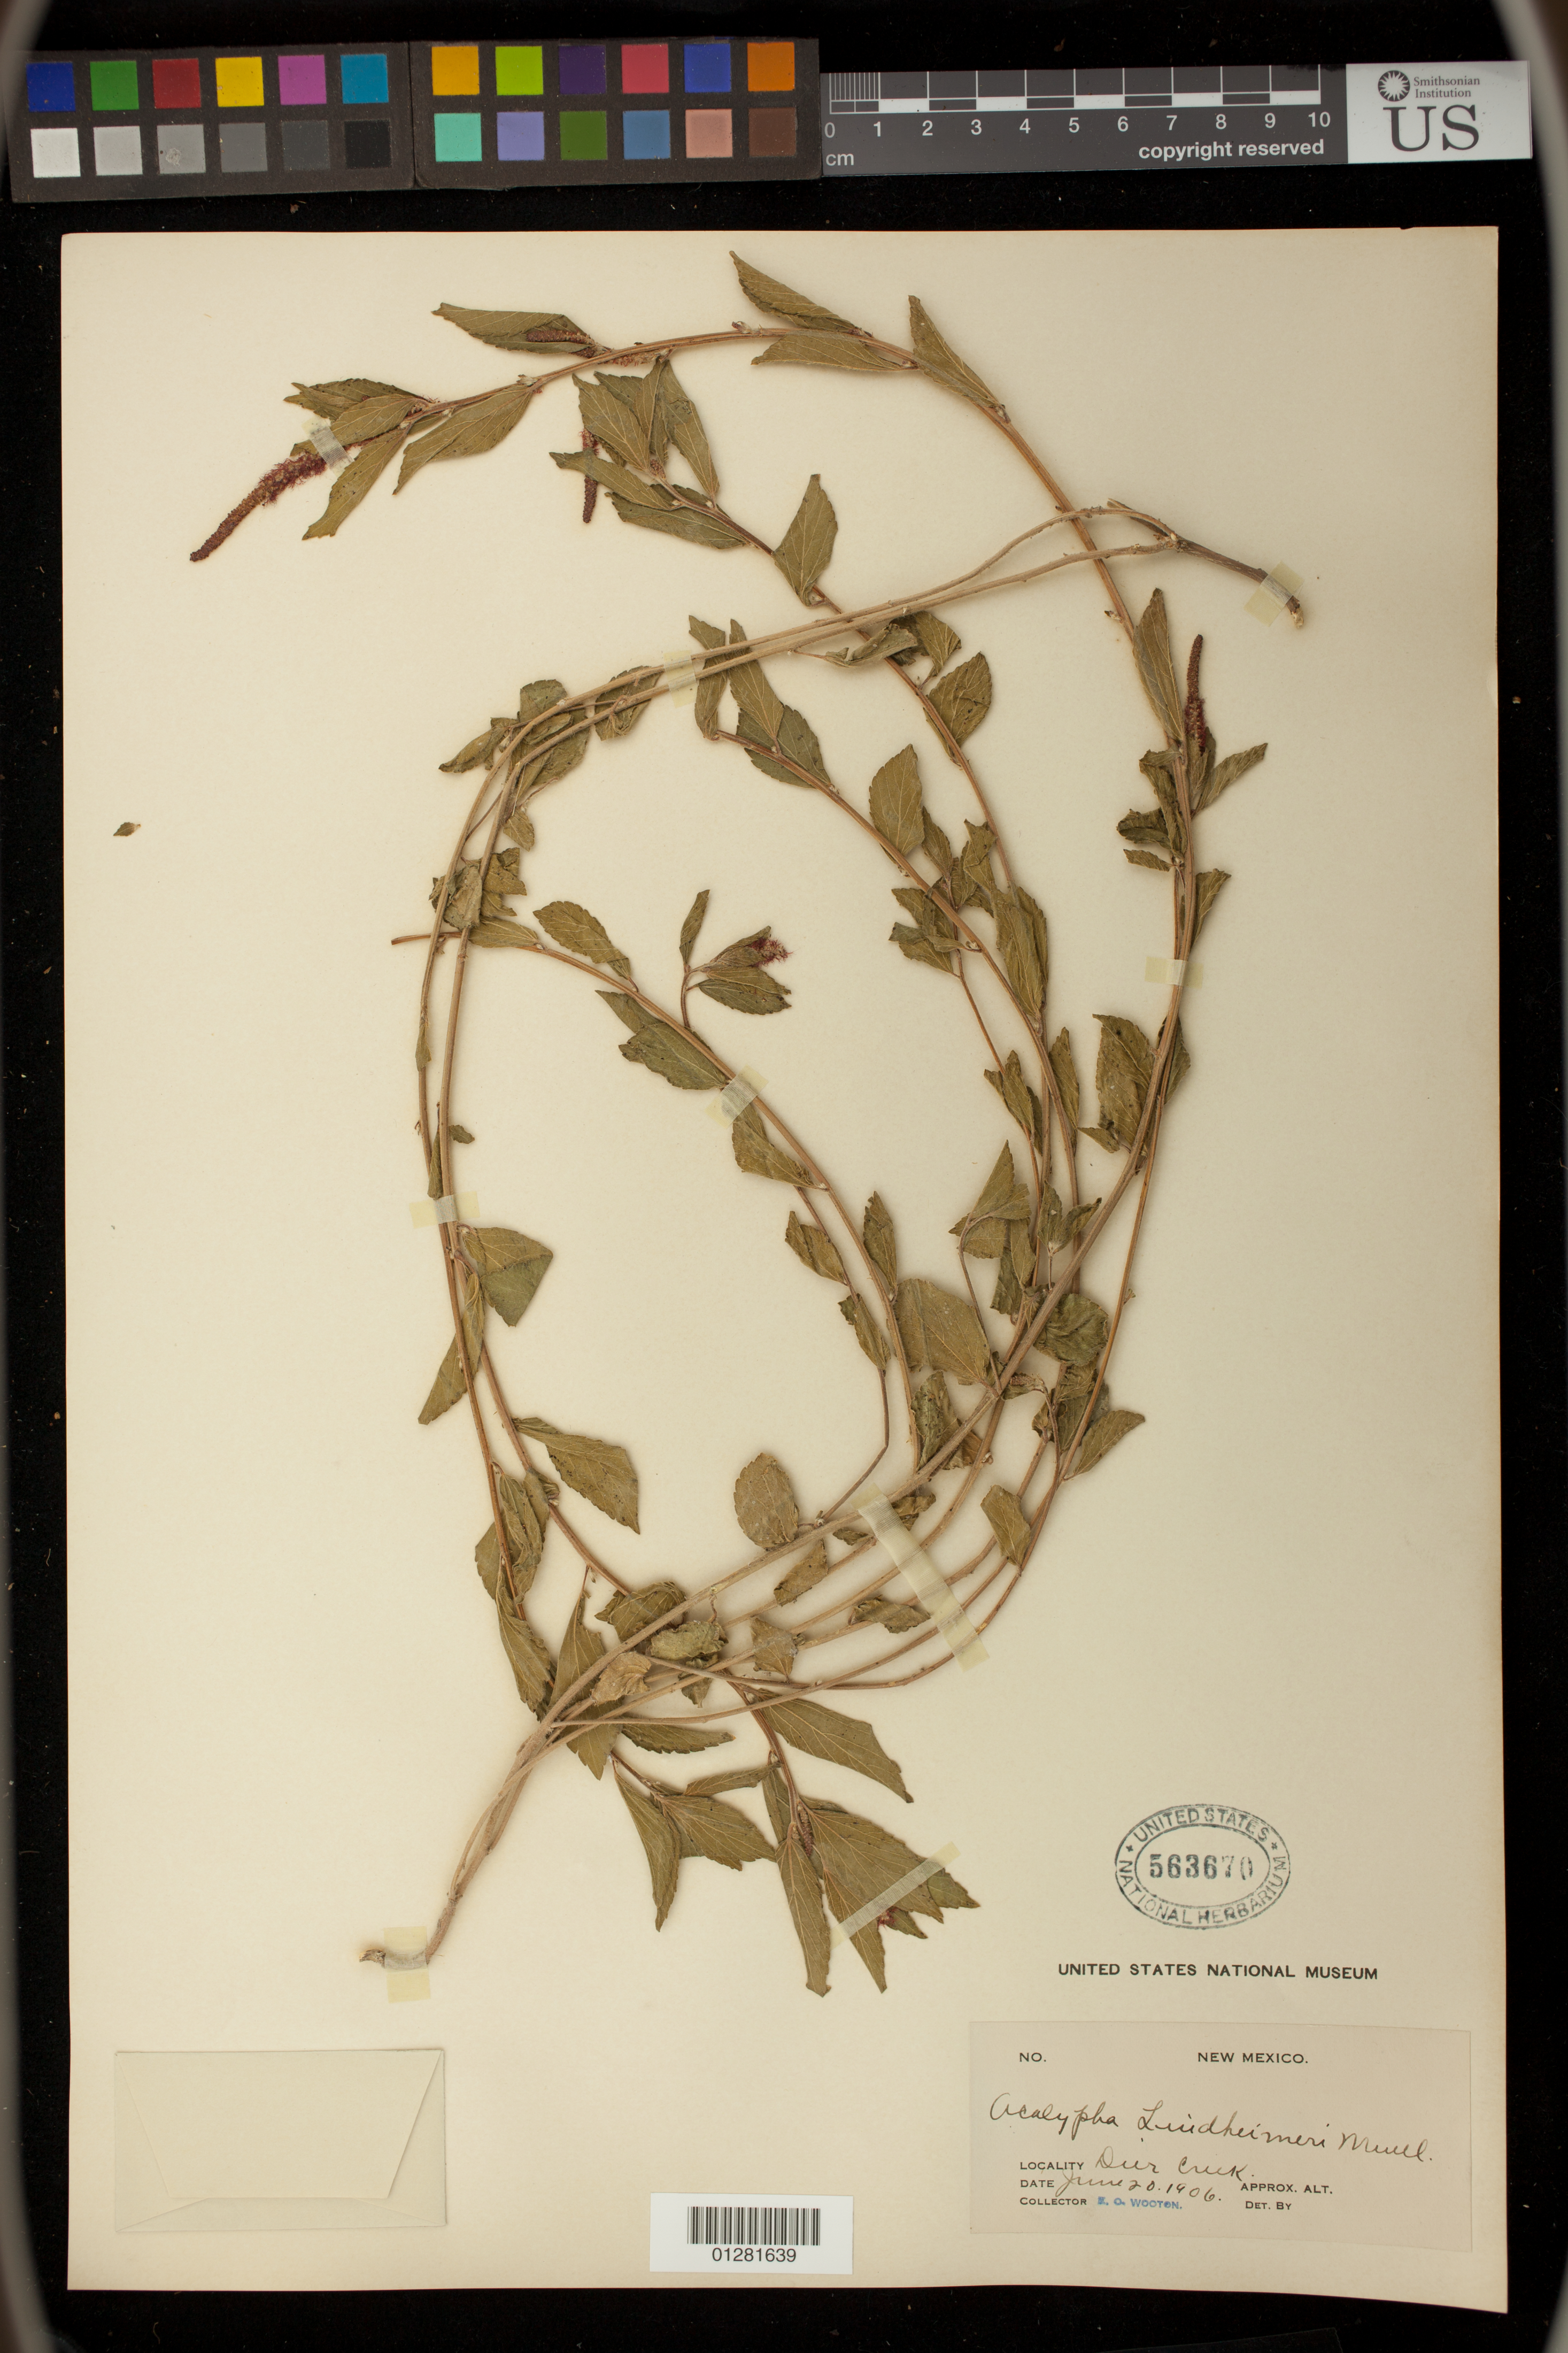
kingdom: Plantae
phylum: Tracheophyta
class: Magnoliopsida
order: Malpighiales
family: Euphorbiaceae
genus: Acalypha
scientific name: Acalypha lindheimeri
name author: Müll. Arg.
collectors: E. O. Wooton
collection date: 1906-06-20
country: United States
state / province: New Mexico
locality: Deer Creek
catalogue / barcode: US 563670